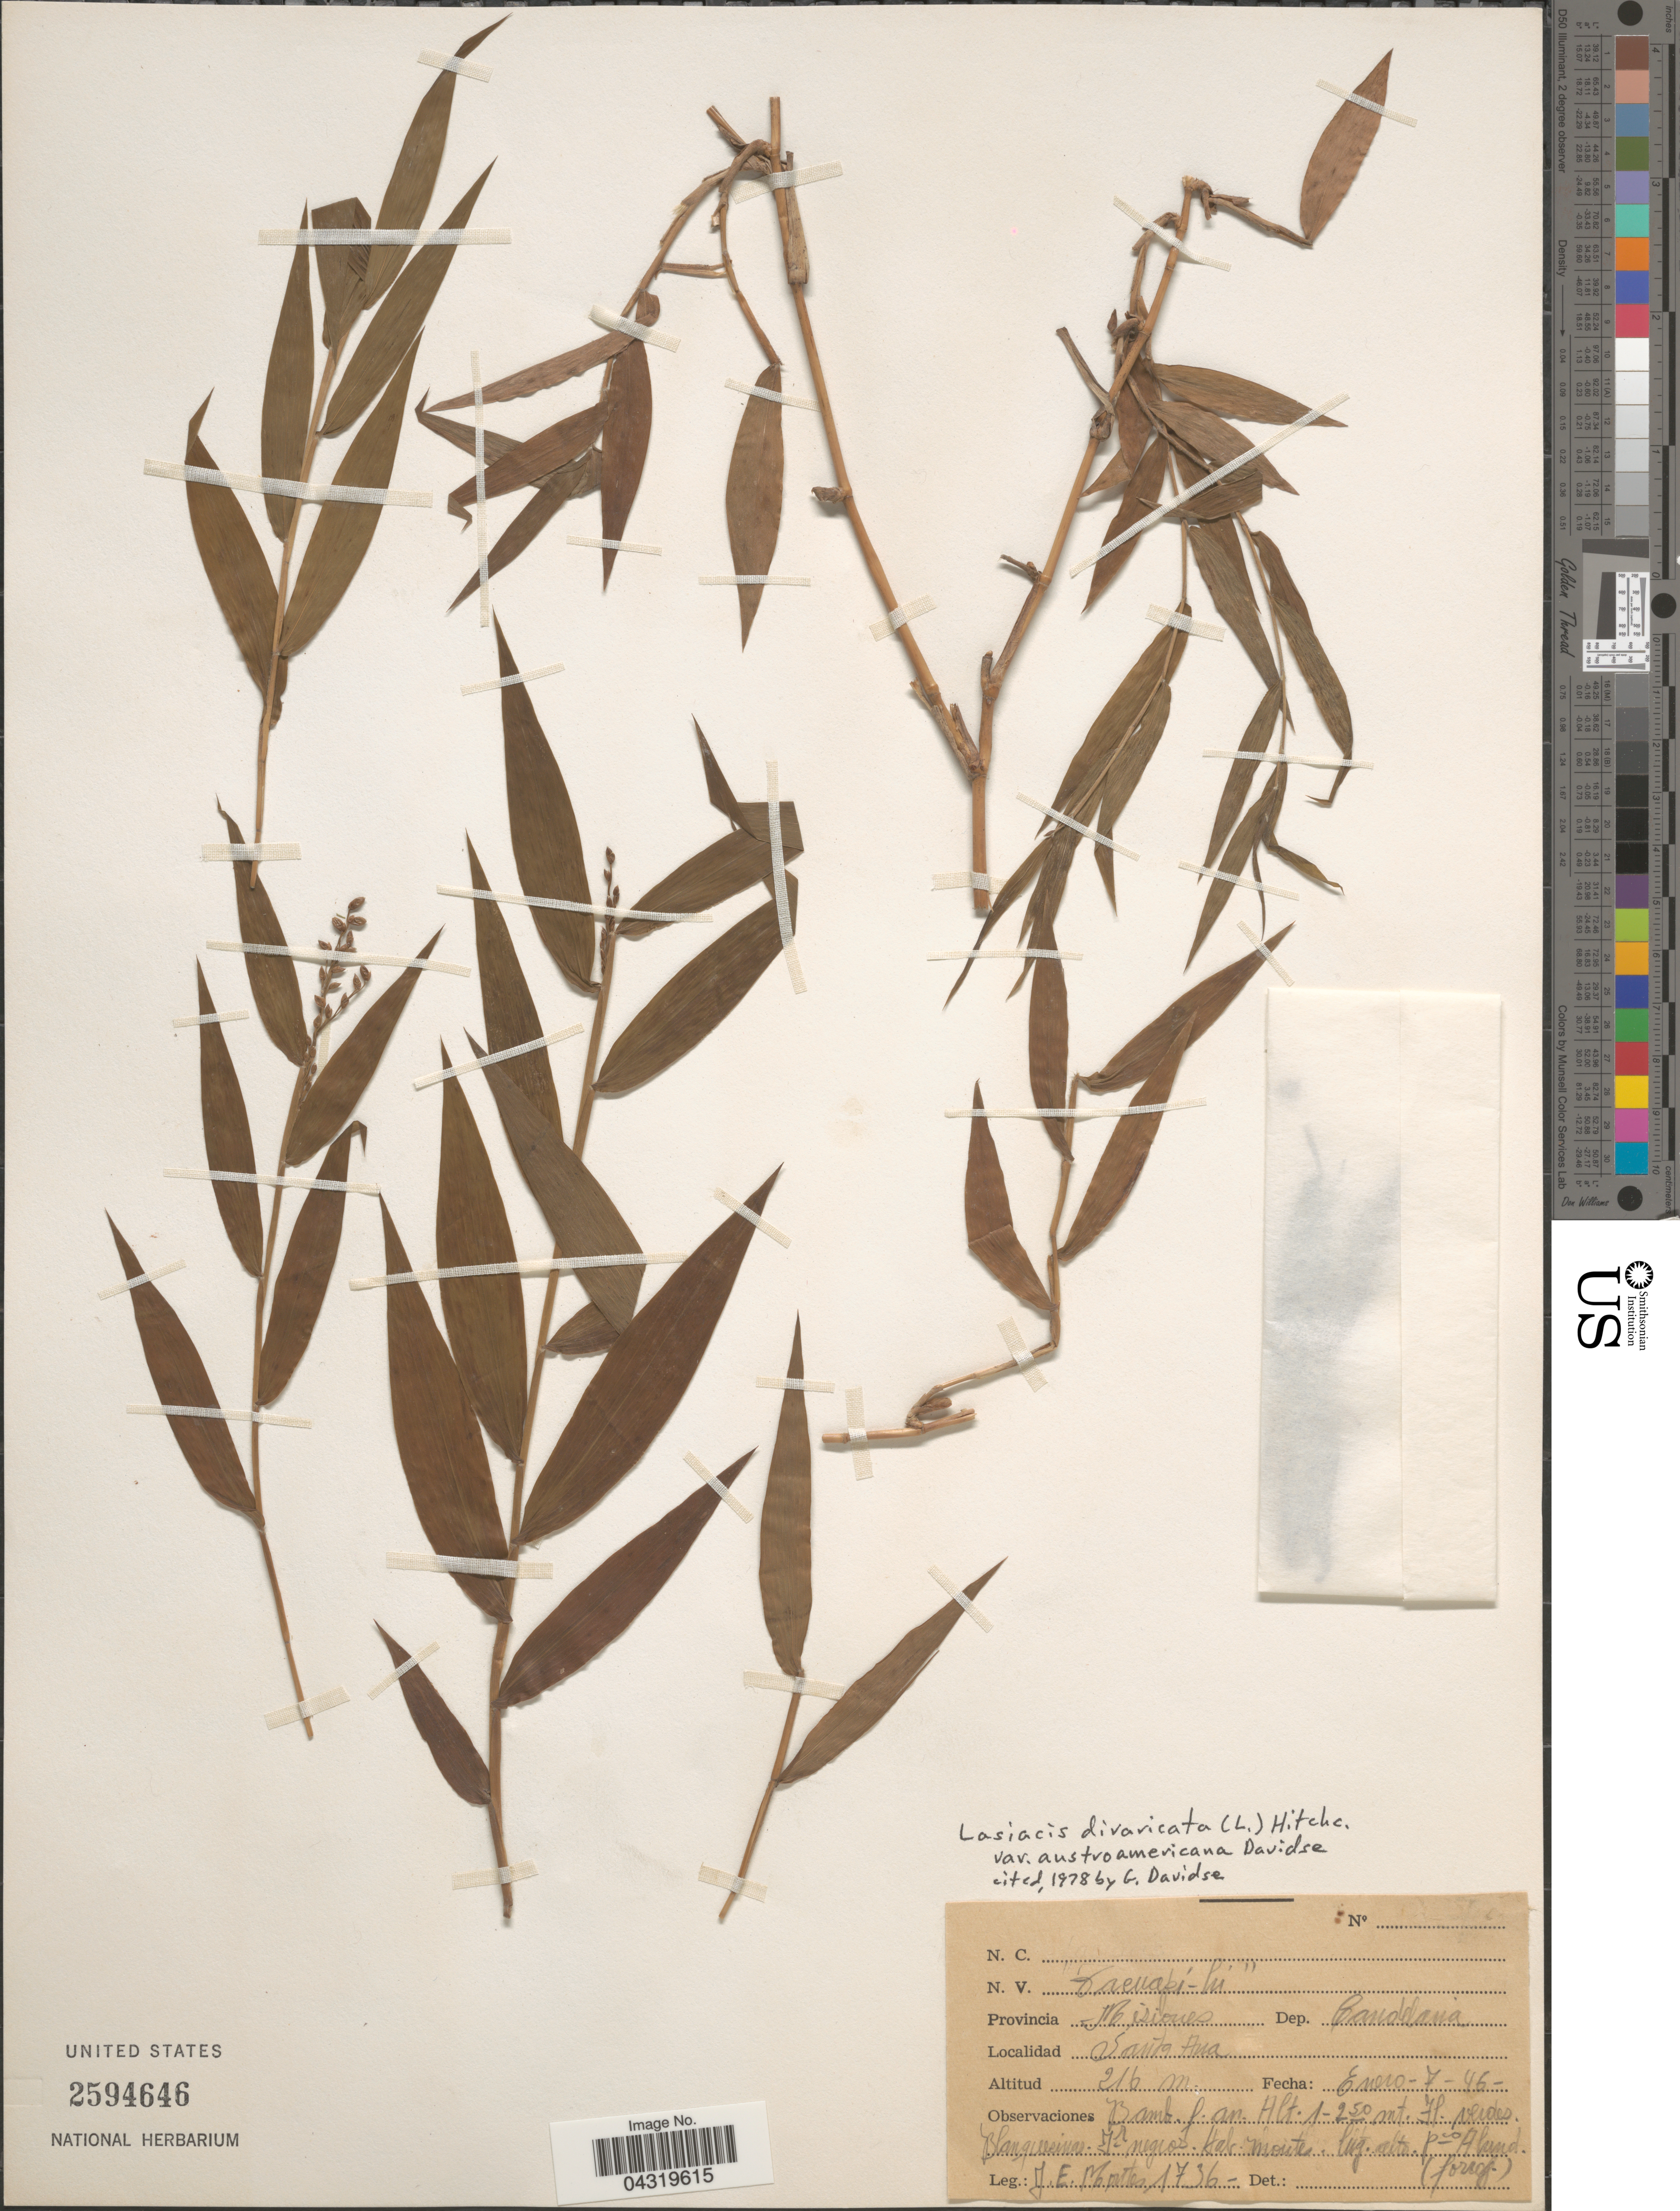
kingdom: Plantae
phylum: Tracheophyta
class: Liliopsida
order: Poales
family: Poaceae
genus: Lasiacis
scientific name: Lasiacis divaricata var. austroamericana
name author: Davidse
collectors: J. E. Montes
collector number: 1736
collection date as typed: Transcribed d/m/y: 7/1/46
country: Argentina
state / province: Misiones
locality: Dep. Candelaria. Santa Ana.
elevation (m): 216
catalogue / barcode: US 2594646